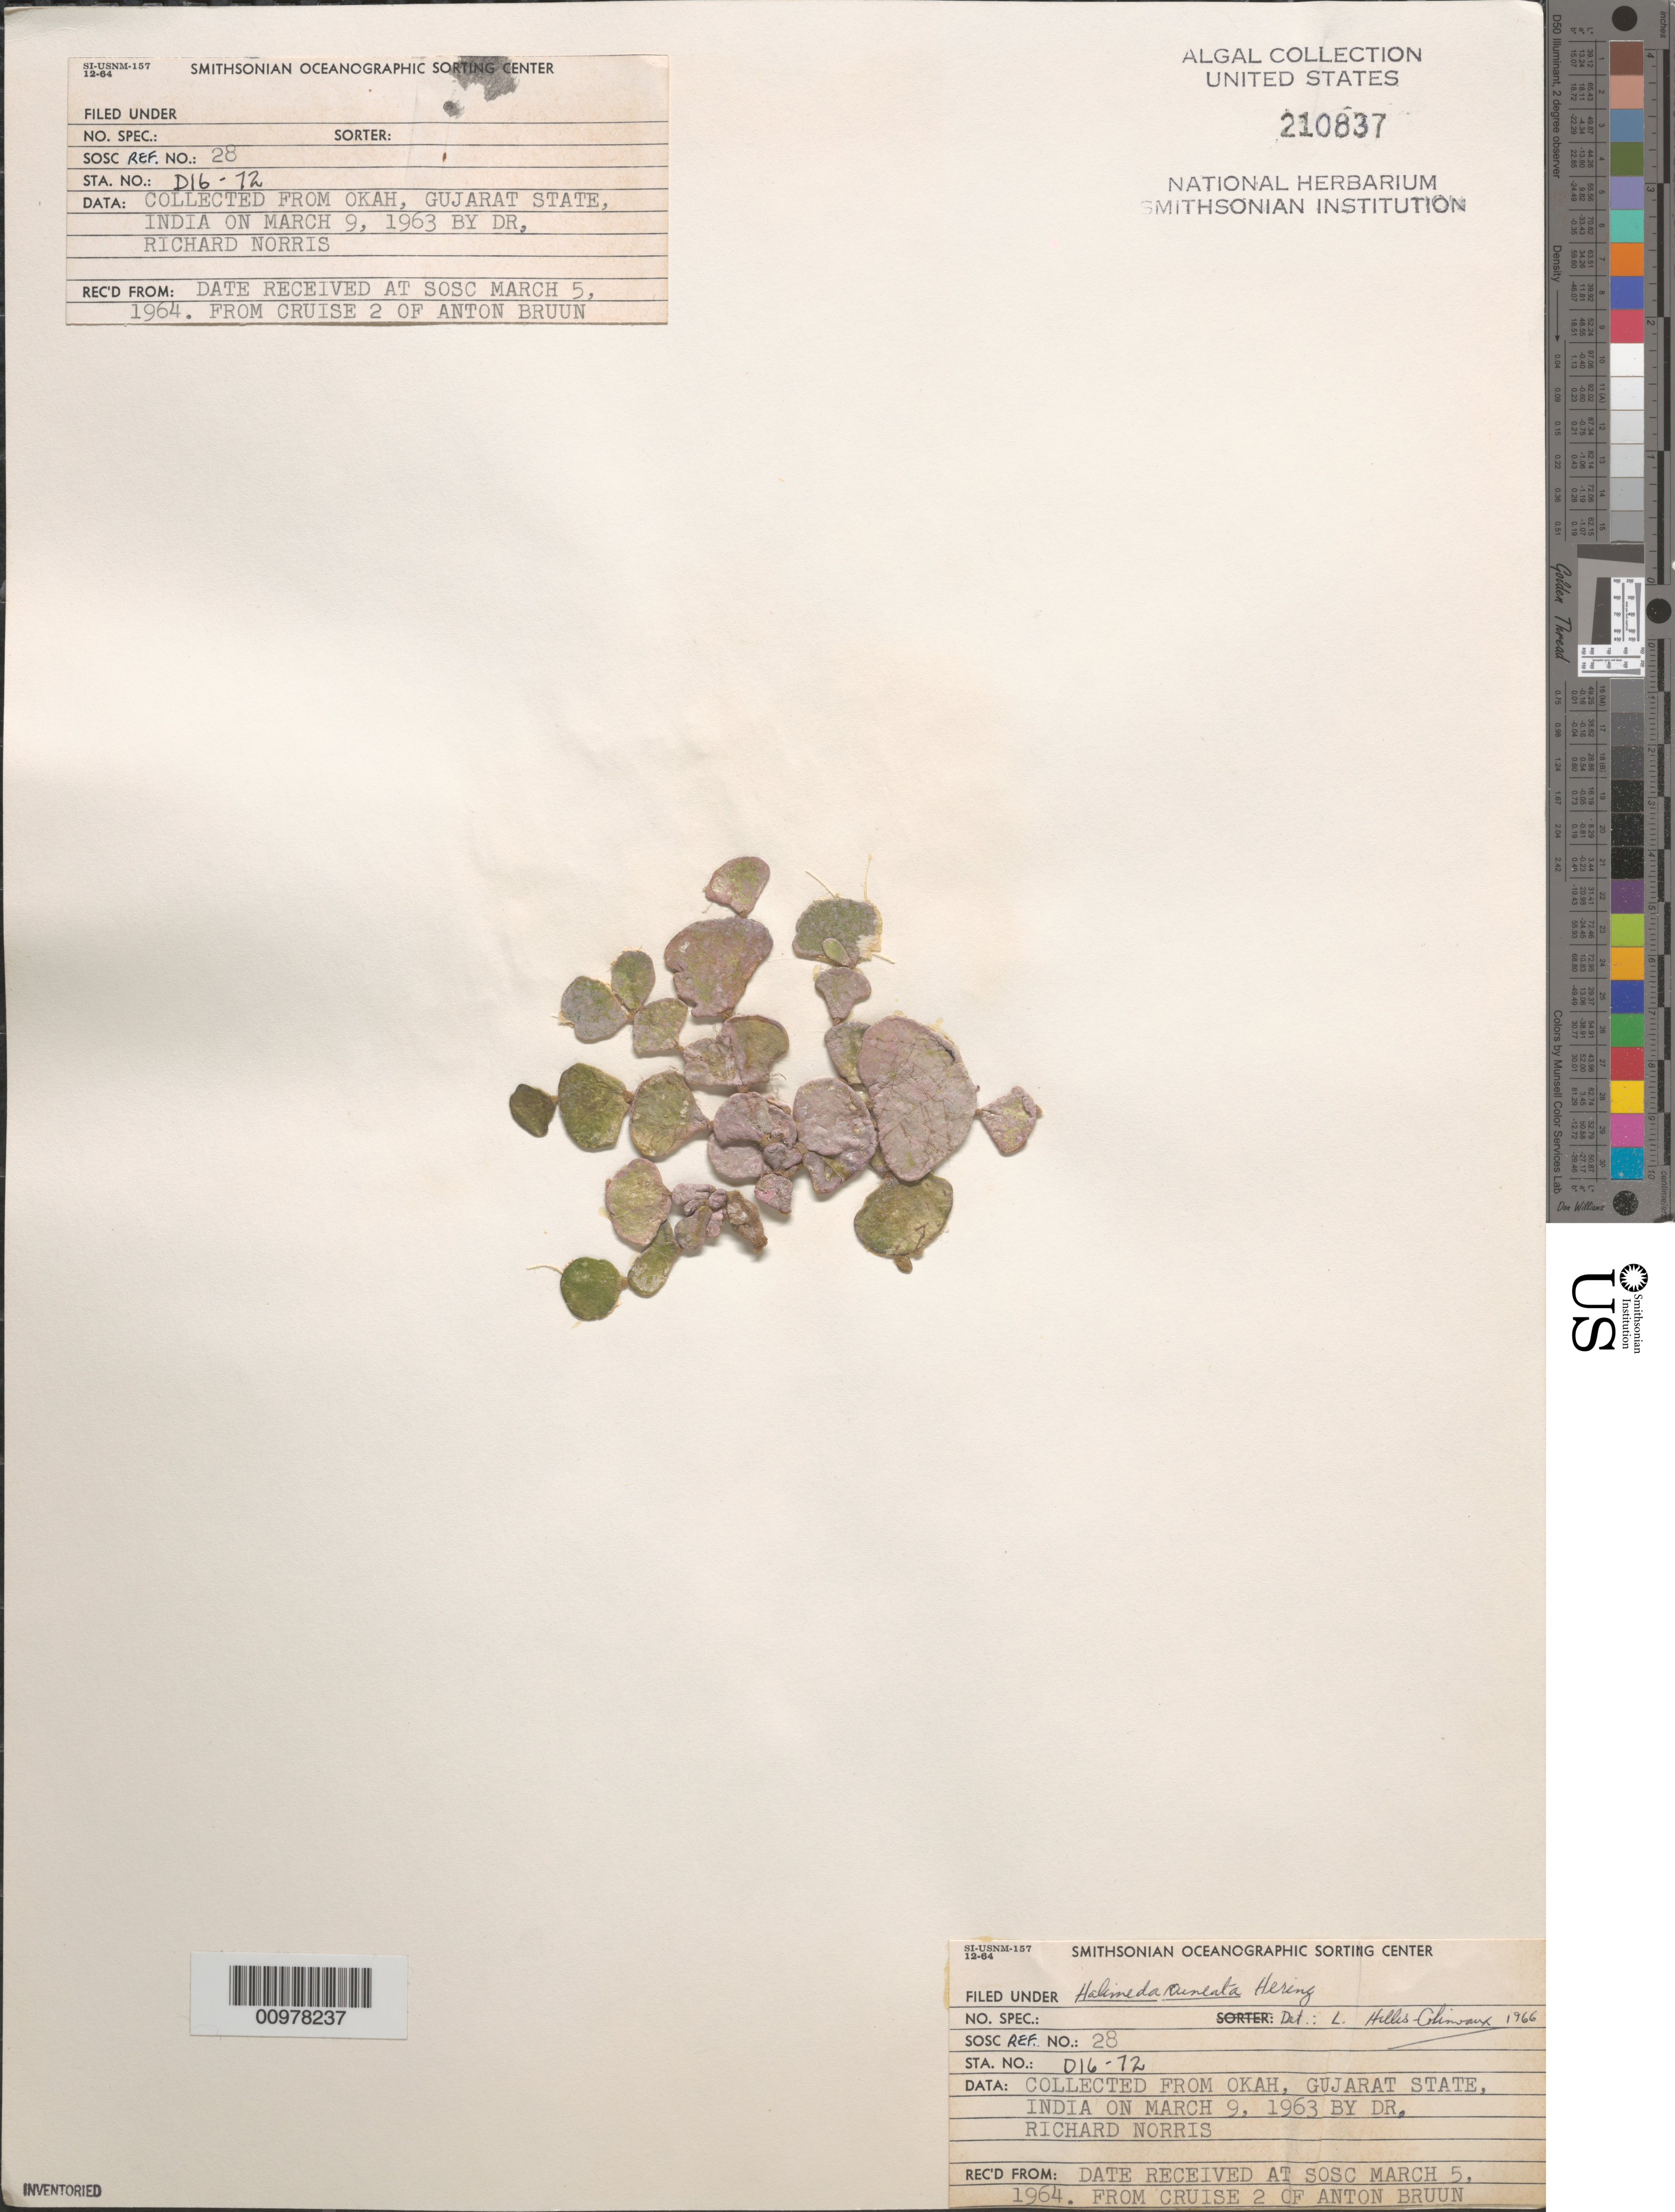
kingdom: Plantae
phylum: Chlorophyta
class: Ulvophyceae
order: Bryopsidales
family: Halimedaceae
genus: Halimeda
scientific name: Halimeda cuneata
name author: Hering in Krauss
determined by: Hillis-Colinvaux, L.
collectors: R. E. Norris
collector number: D16-72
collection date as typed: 09 Mar 1963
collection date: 1963-03-09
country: India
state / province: Gujarat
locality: Okah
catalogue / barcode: US 210837